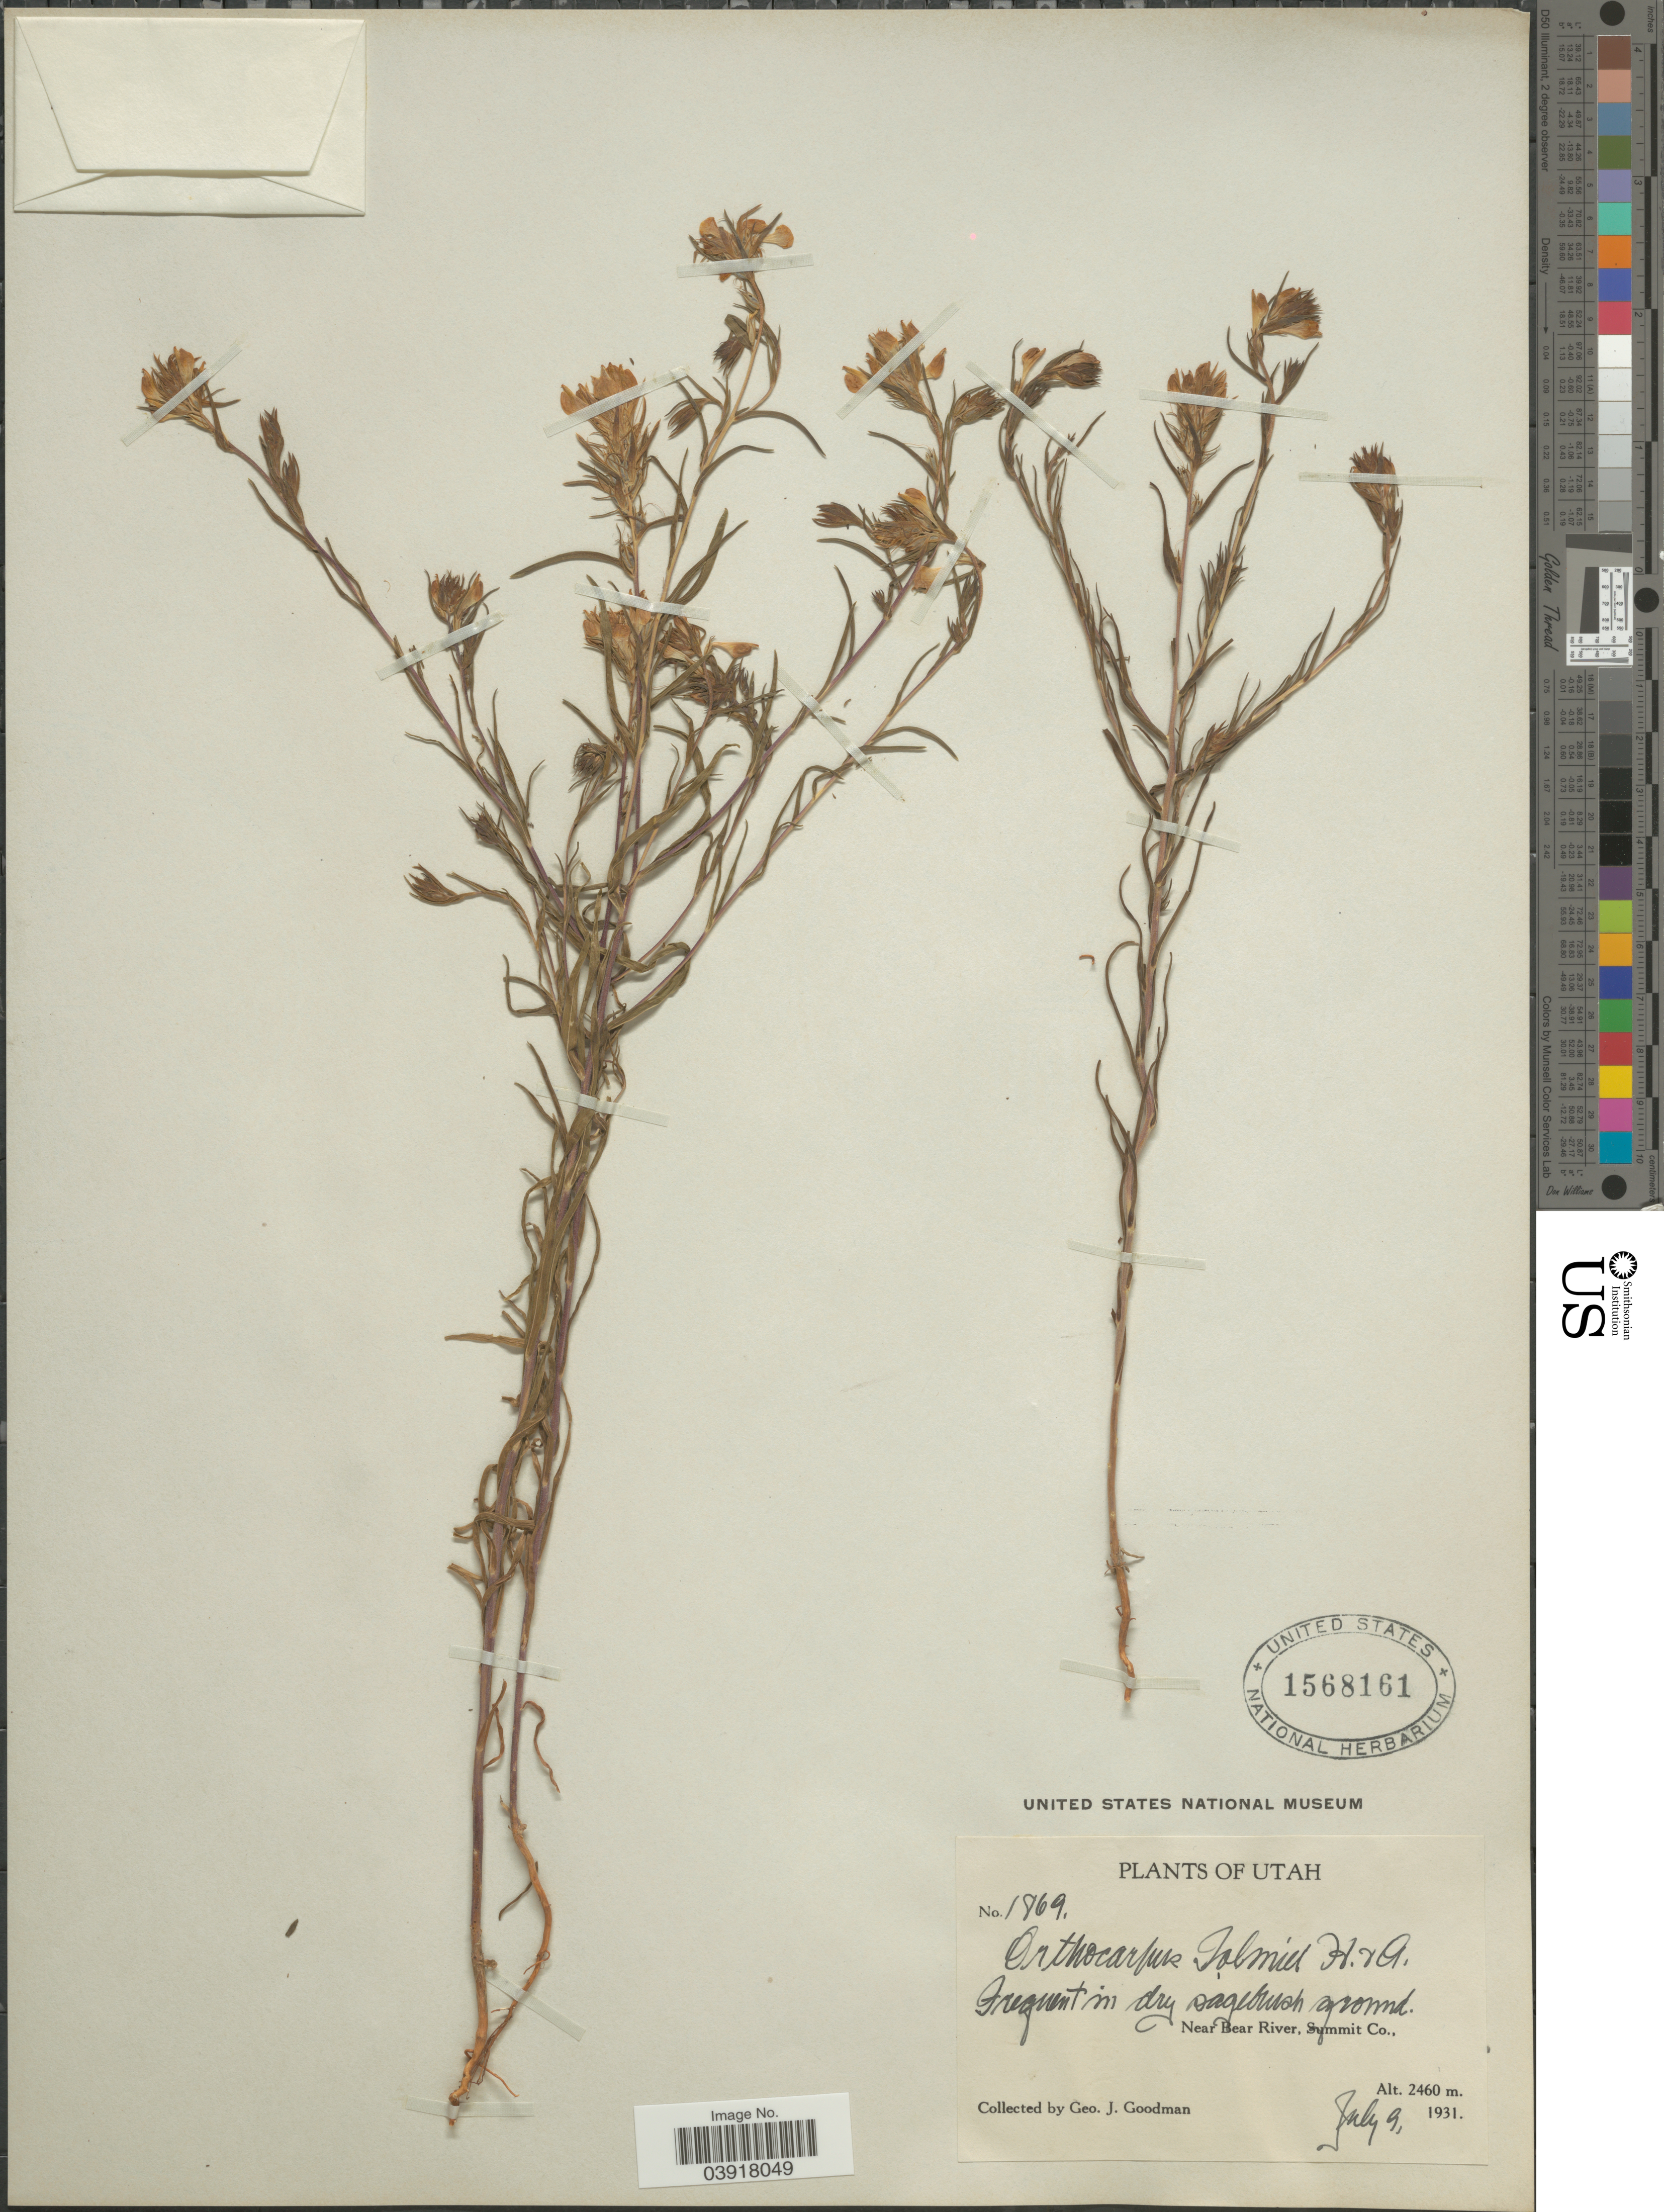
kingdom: Plantae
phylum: Tracheophyta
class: Magnoliopsida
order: Lamiales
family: Orobanchaceae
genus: Orthocarpus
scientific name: Orthocarpus tolmiei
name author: Hook. & Arn.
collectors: G. J. Goodman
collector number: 1869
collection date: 1931-07-09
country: United States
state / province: Utah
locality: Near Bear River, Summit Co.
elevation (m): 2460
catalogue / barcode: US 1568161